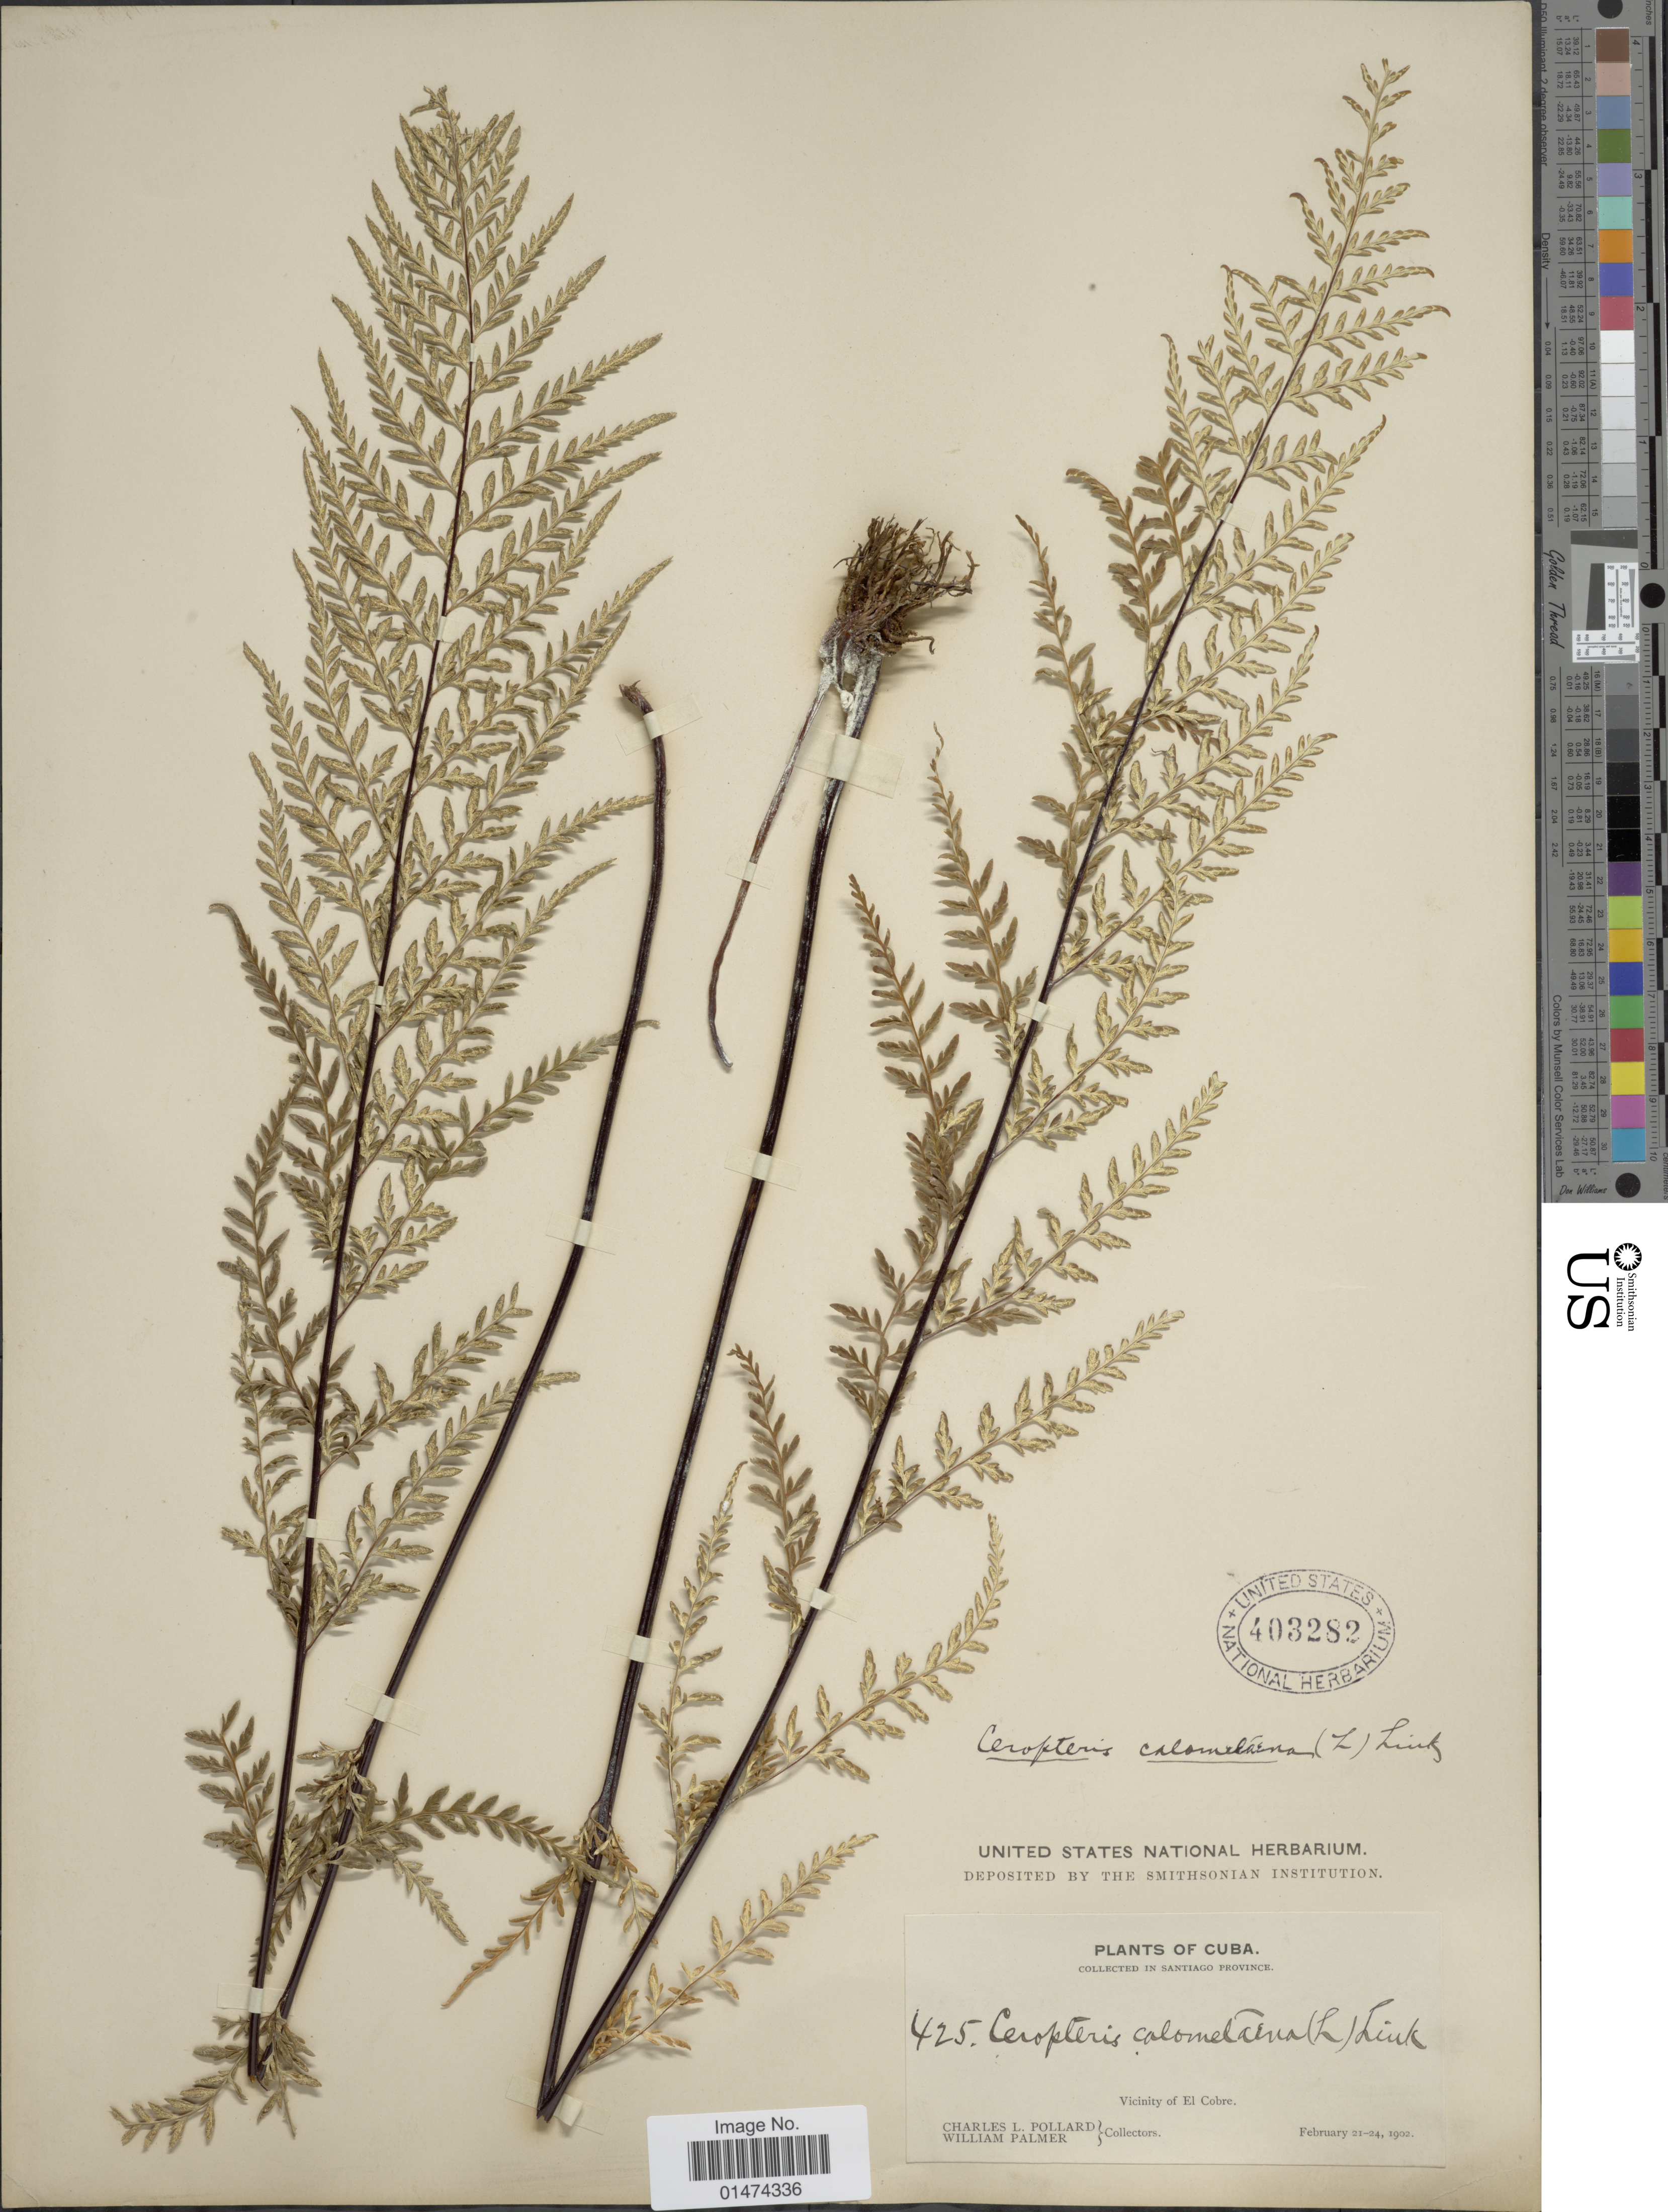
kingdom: Plantae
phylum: Tracheophyta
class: Polypodiopsida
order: Polypodiales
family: Pteridaceae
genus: Pityrogramma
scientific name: Pityrogramma calomelanos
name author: (L.) Link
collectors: C. L. Pollard & W. Palmer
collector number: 425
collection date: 1902-02-21/1902-02-24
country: Cuba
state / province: Santiago de Cuba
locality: Vicinity of El Cobre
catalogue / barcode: US 403282